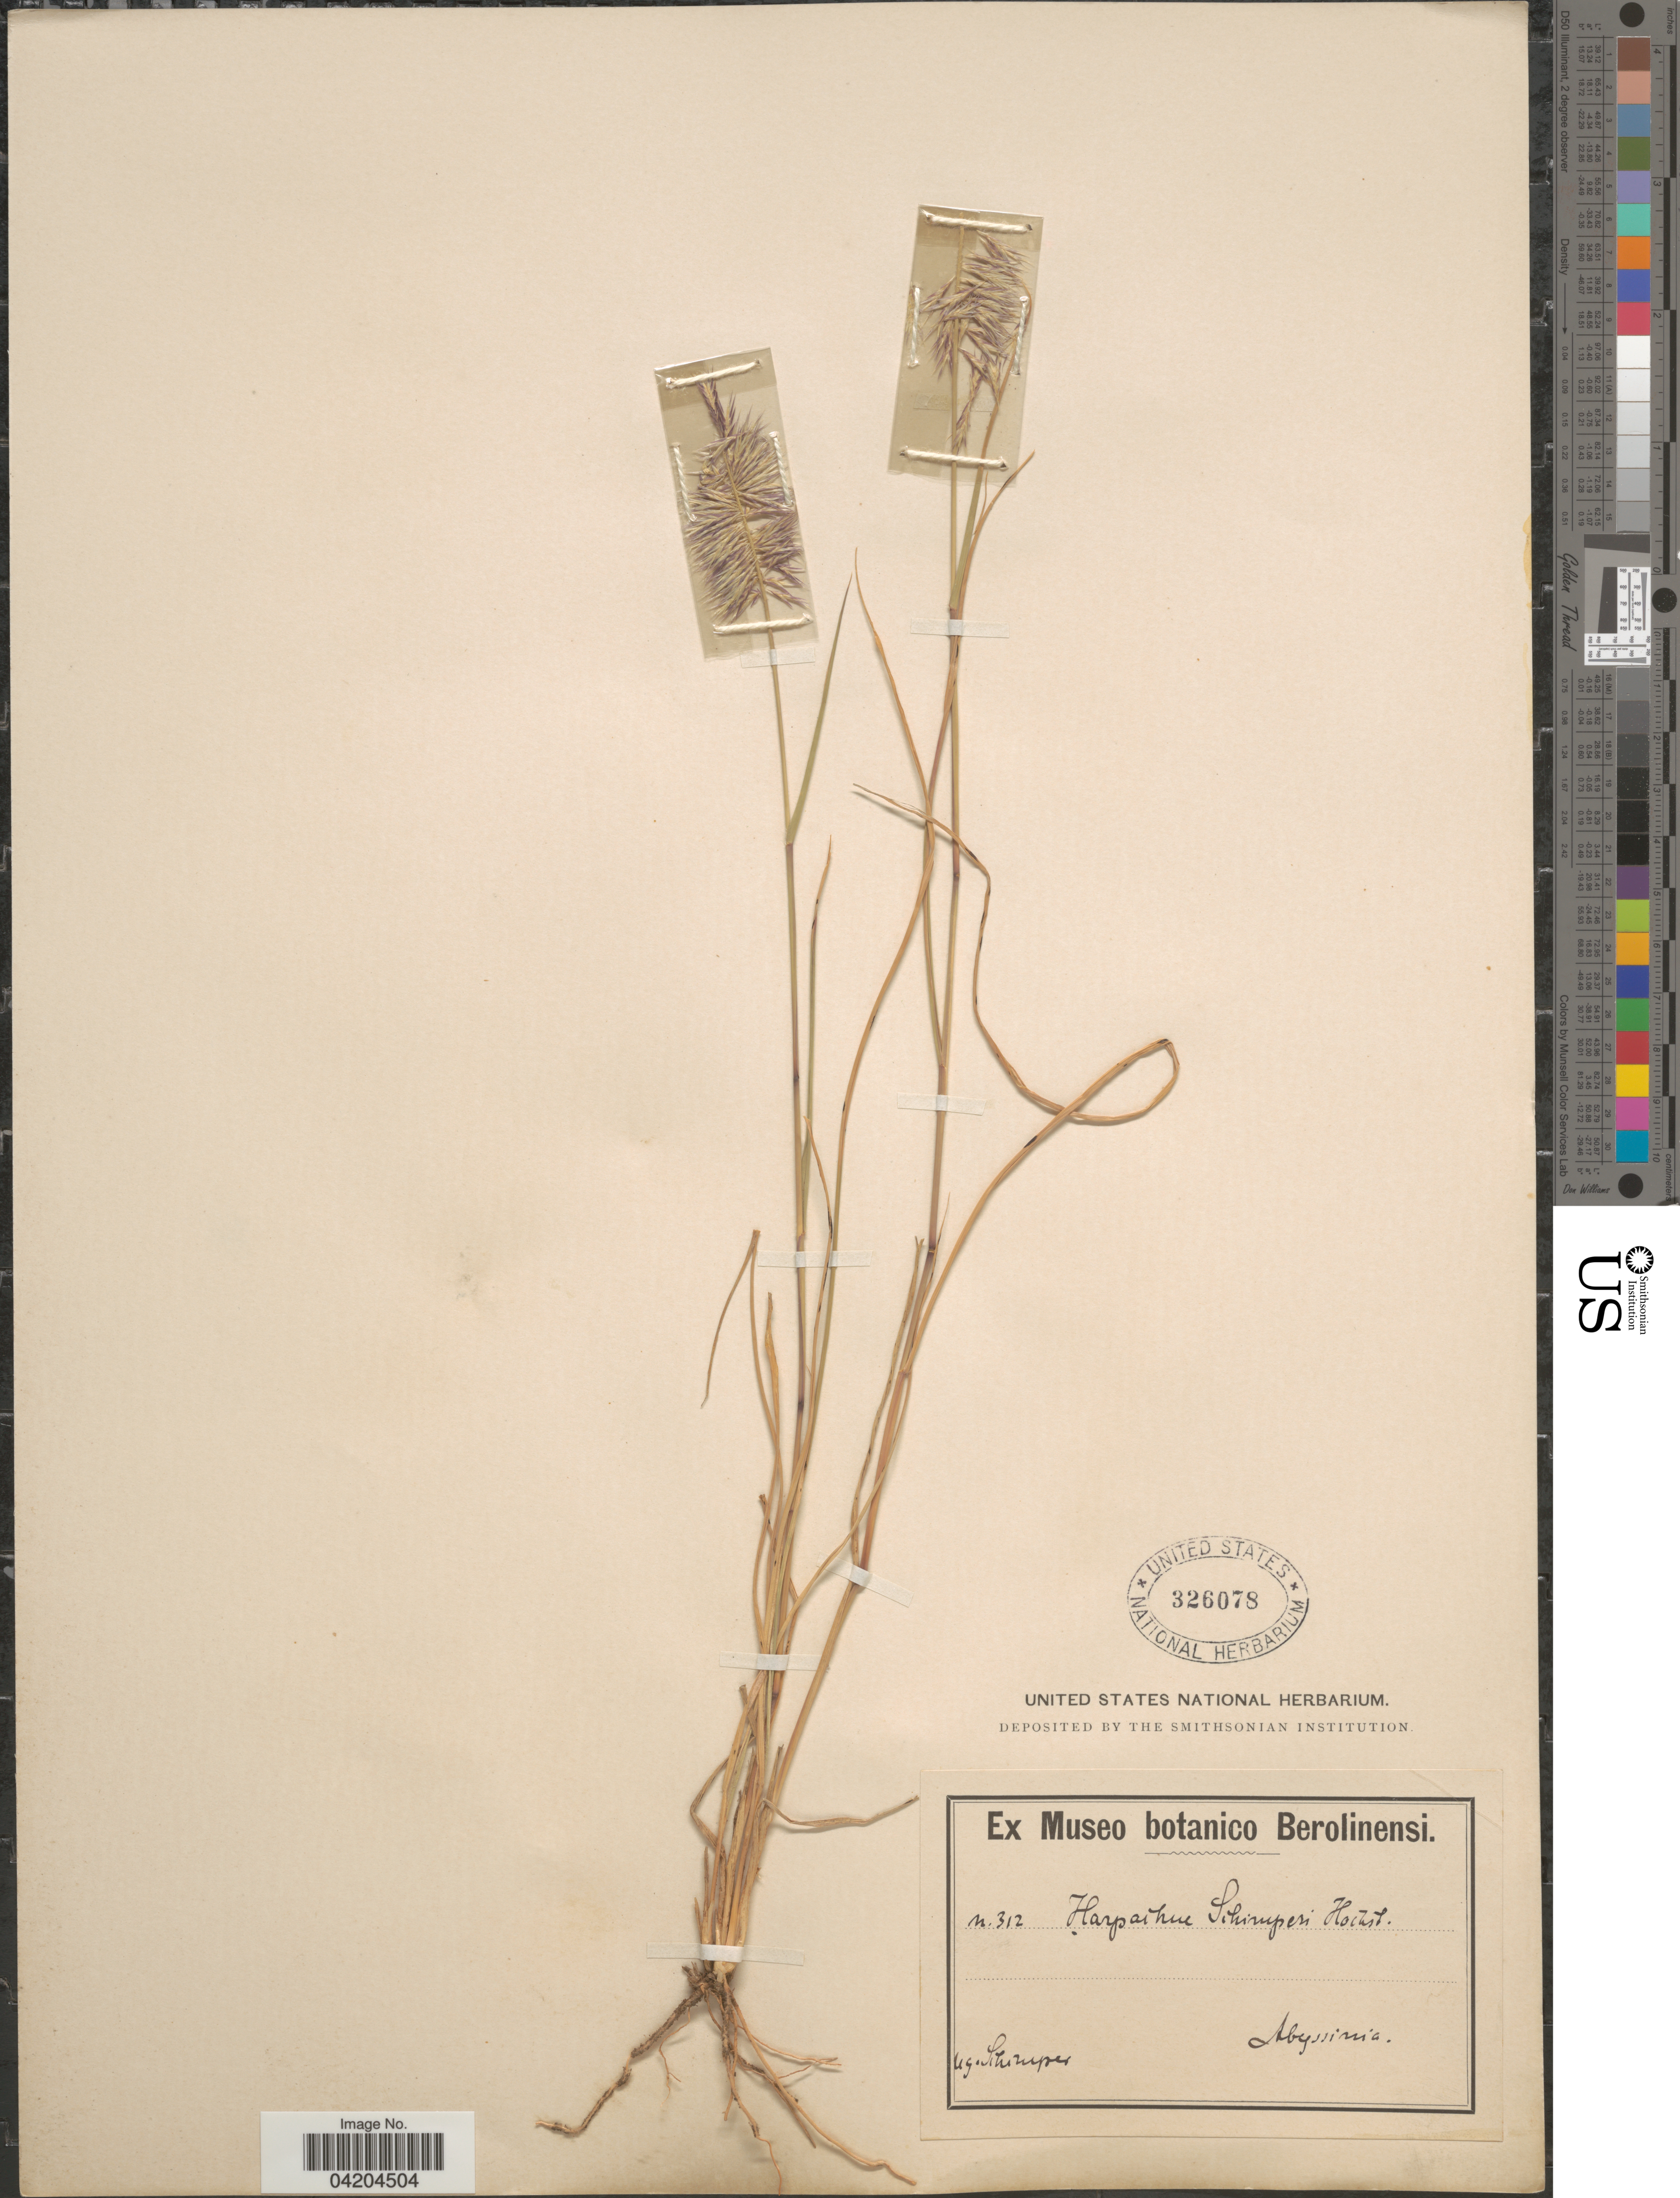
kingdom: Plantae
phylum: Tracheophyta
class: Liliopsida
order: Poales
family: Poaceae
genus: Eragrostis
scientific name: Eragrostis schimperi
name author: (A. Rich.) Benth.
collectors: -. Schimper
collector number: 312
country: Ethiopia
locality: Abyssinia.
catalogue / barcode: US 326078